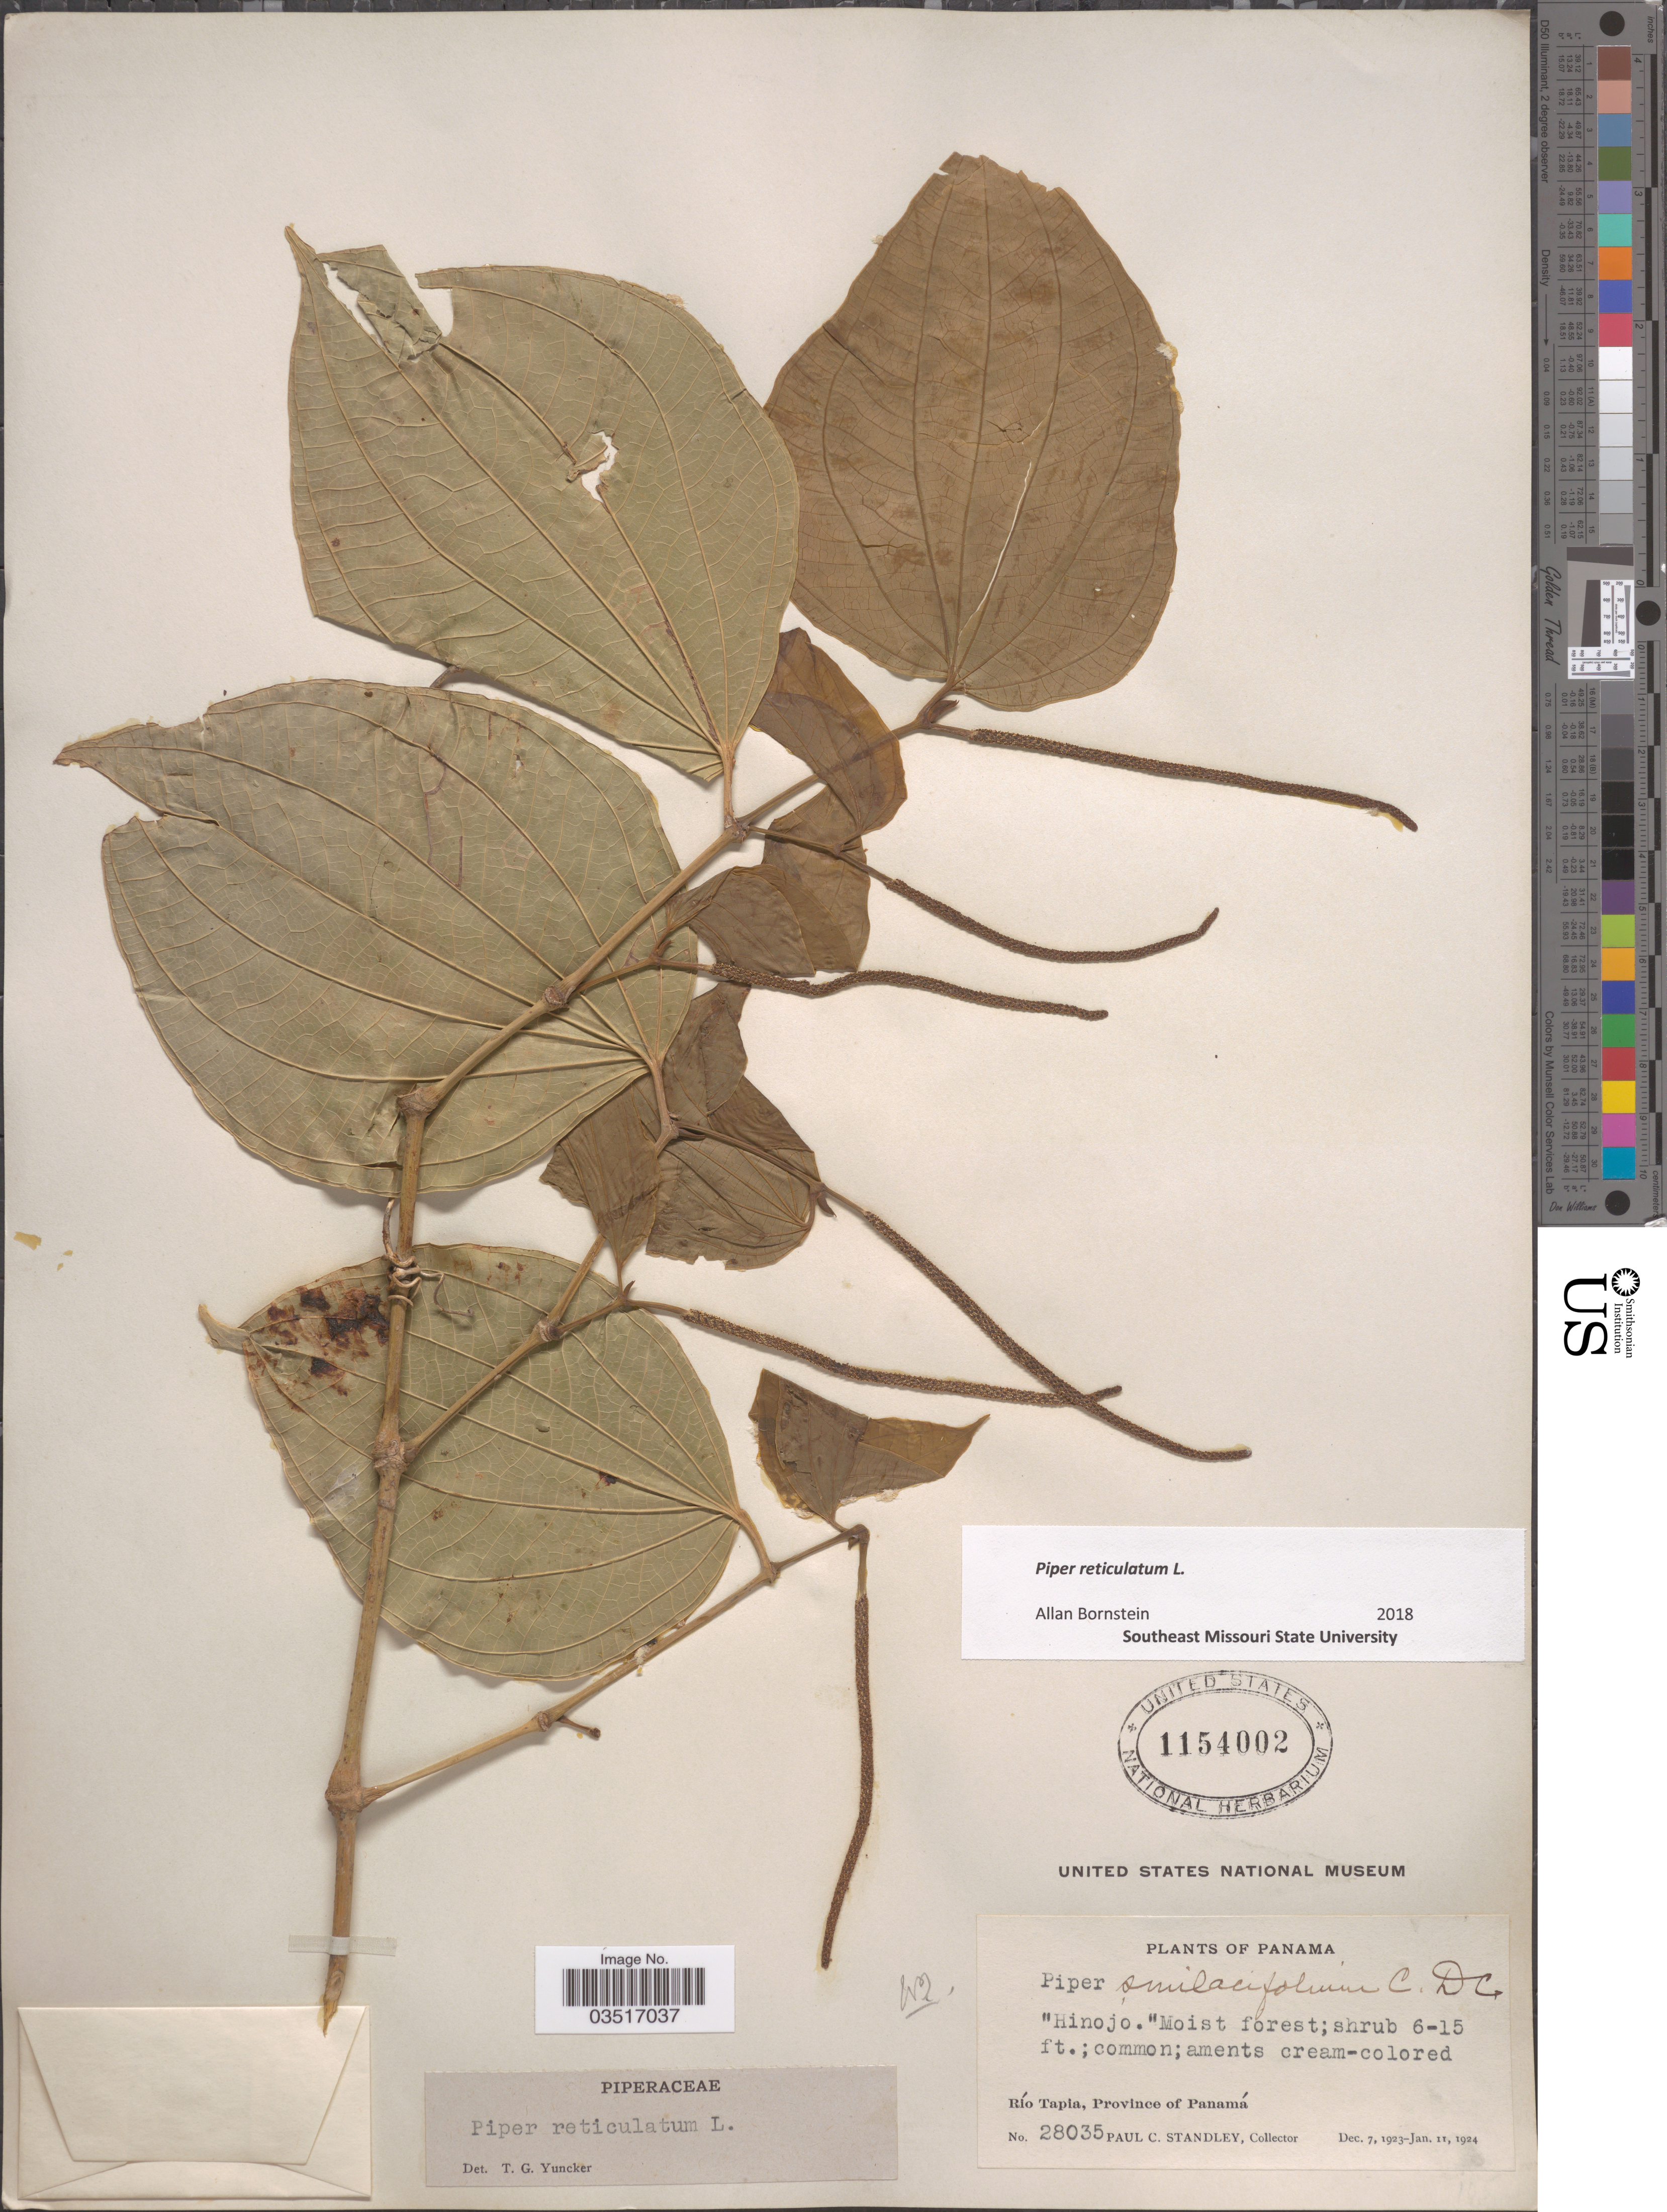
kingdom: Plantae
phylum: Tracheophyta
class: Magnoliopsida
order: Piperales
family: Piperaceae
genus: Piper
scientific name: Piper reticulatum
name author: L.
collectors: P. C. Standley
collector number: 28035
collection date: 1923-12-07/1924-01-11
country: Panama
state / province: Panamá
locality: Río Tapia, Province of Panamá.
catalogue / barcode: US 1154002